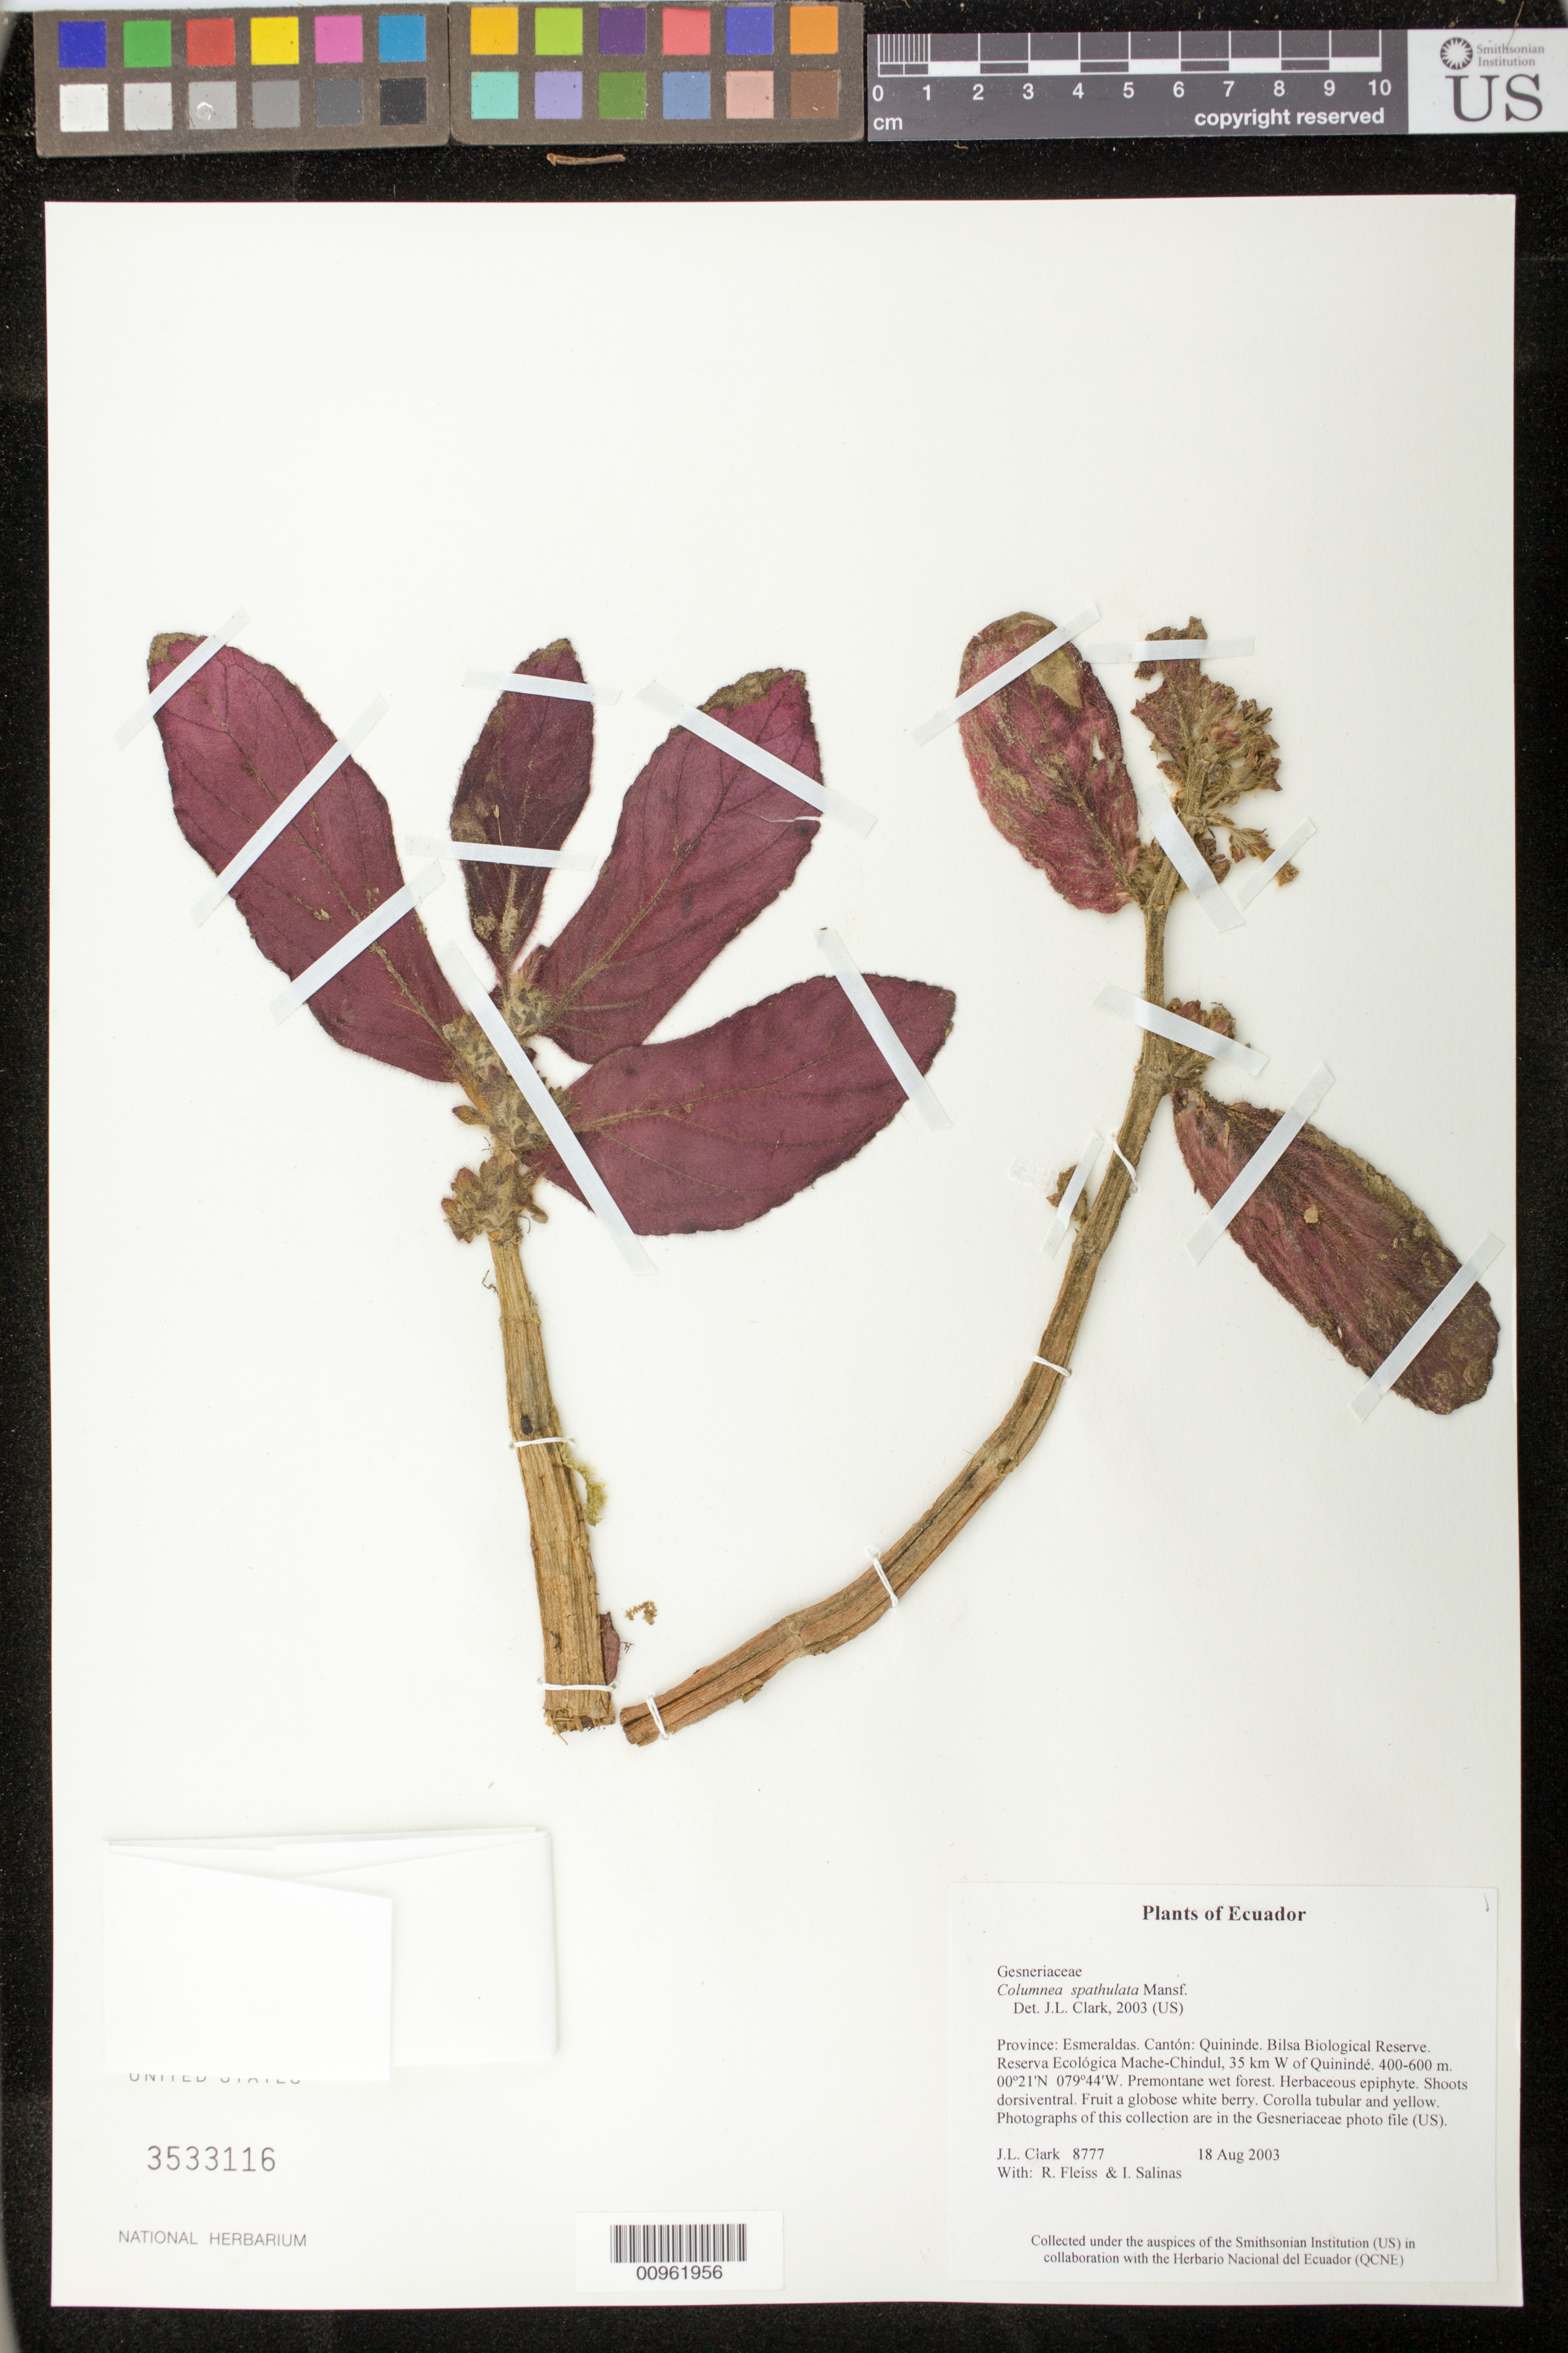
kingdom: Plantae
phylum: Tracheophyta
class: Magnoliopsida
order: Lamiales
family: Gesneriaceae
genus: Columnea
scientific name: Columnea spathulata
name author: Mansf.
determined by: Clark, J. L., (SEL), The Marie Selby Botanical Garden (UNITED STATES)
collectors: J. L. Clark, R. Fleiss & I. Salinas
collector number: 8777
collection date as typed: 18 Aug 2003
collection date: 2003-08-18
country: Ecuador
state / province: Esmeraldas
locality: Quininde. Bilsa Biological Reserve. Reserva Ecológica Mache-Chindul, 35 km W of Quinindé.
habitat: Premontane wet forest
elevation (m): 400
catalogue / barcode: US 3533116